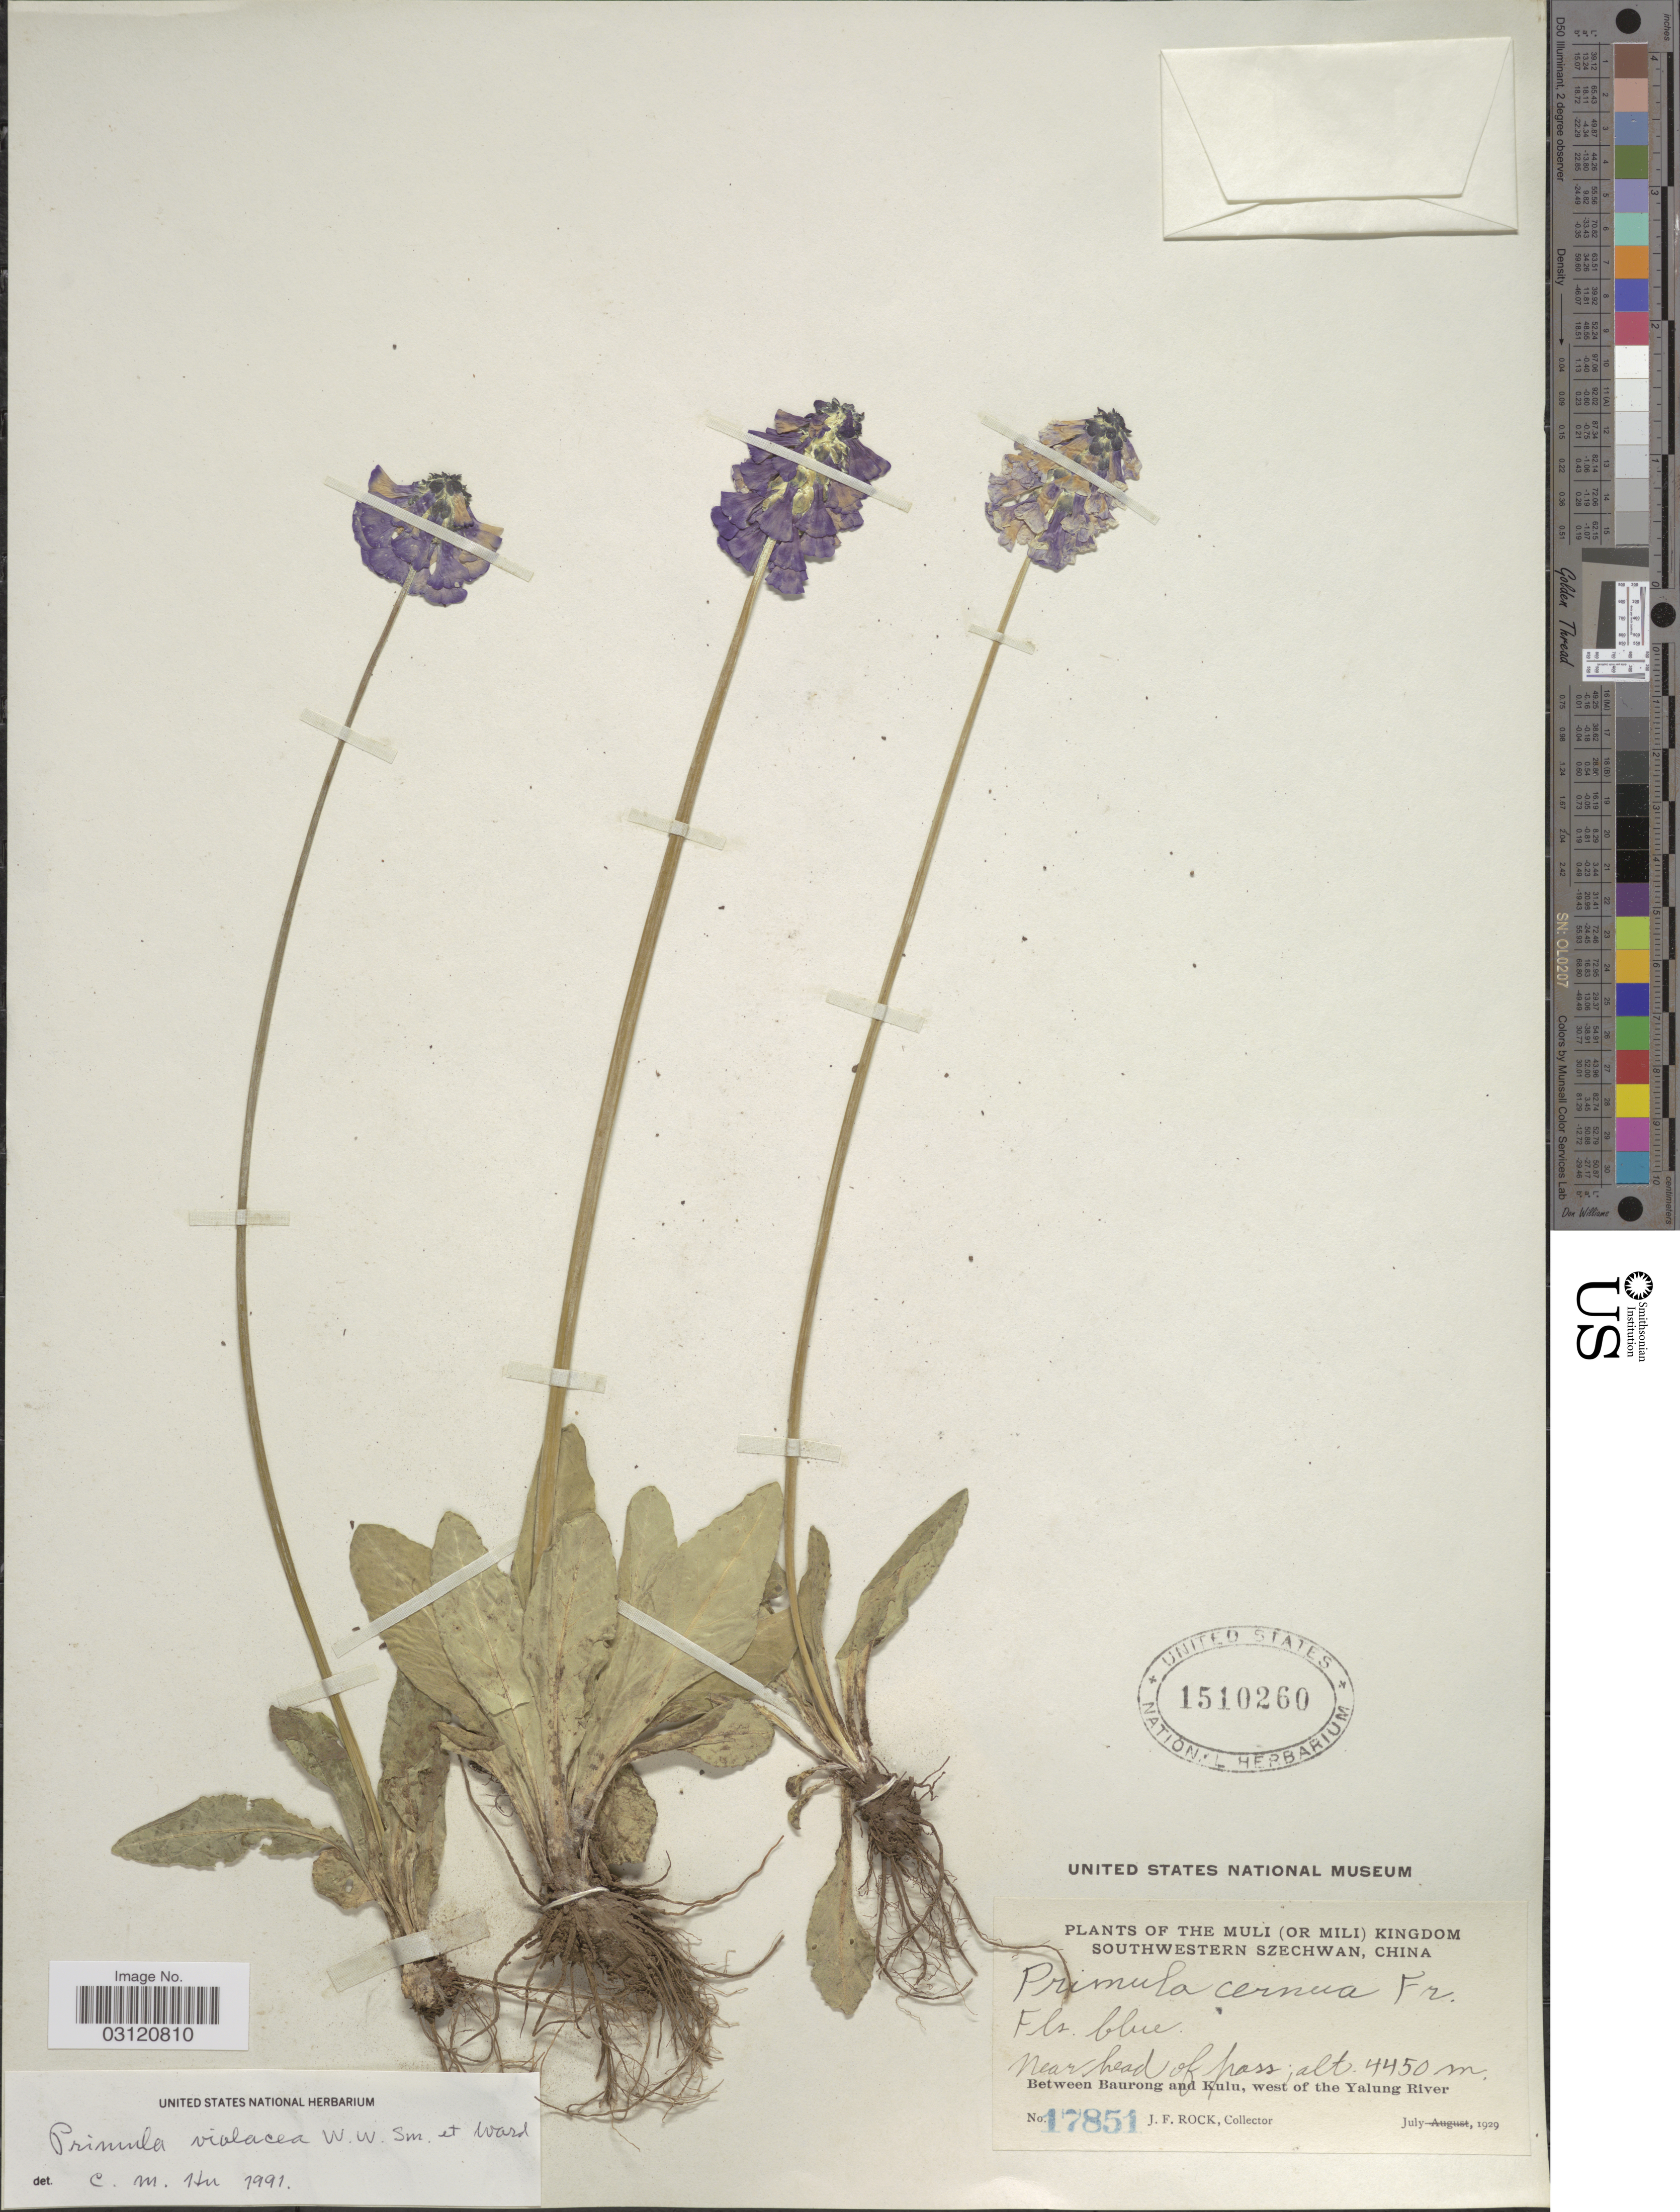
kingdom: Plantae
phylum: Tracheophyta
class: Magnoliopsida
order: Ericales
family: Primulaceae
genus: Primula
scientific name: Primula cernua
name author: Franch.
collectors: J. Rock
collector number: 17851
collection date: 1929-07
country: China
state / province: Sichuan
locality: The Muli (or Mili) Kingdom, Southwestern Szechuan. Near head of pass. Between Baurong and Kulu, west of the Yalung River.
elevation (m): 4450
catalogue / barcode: US 1510260